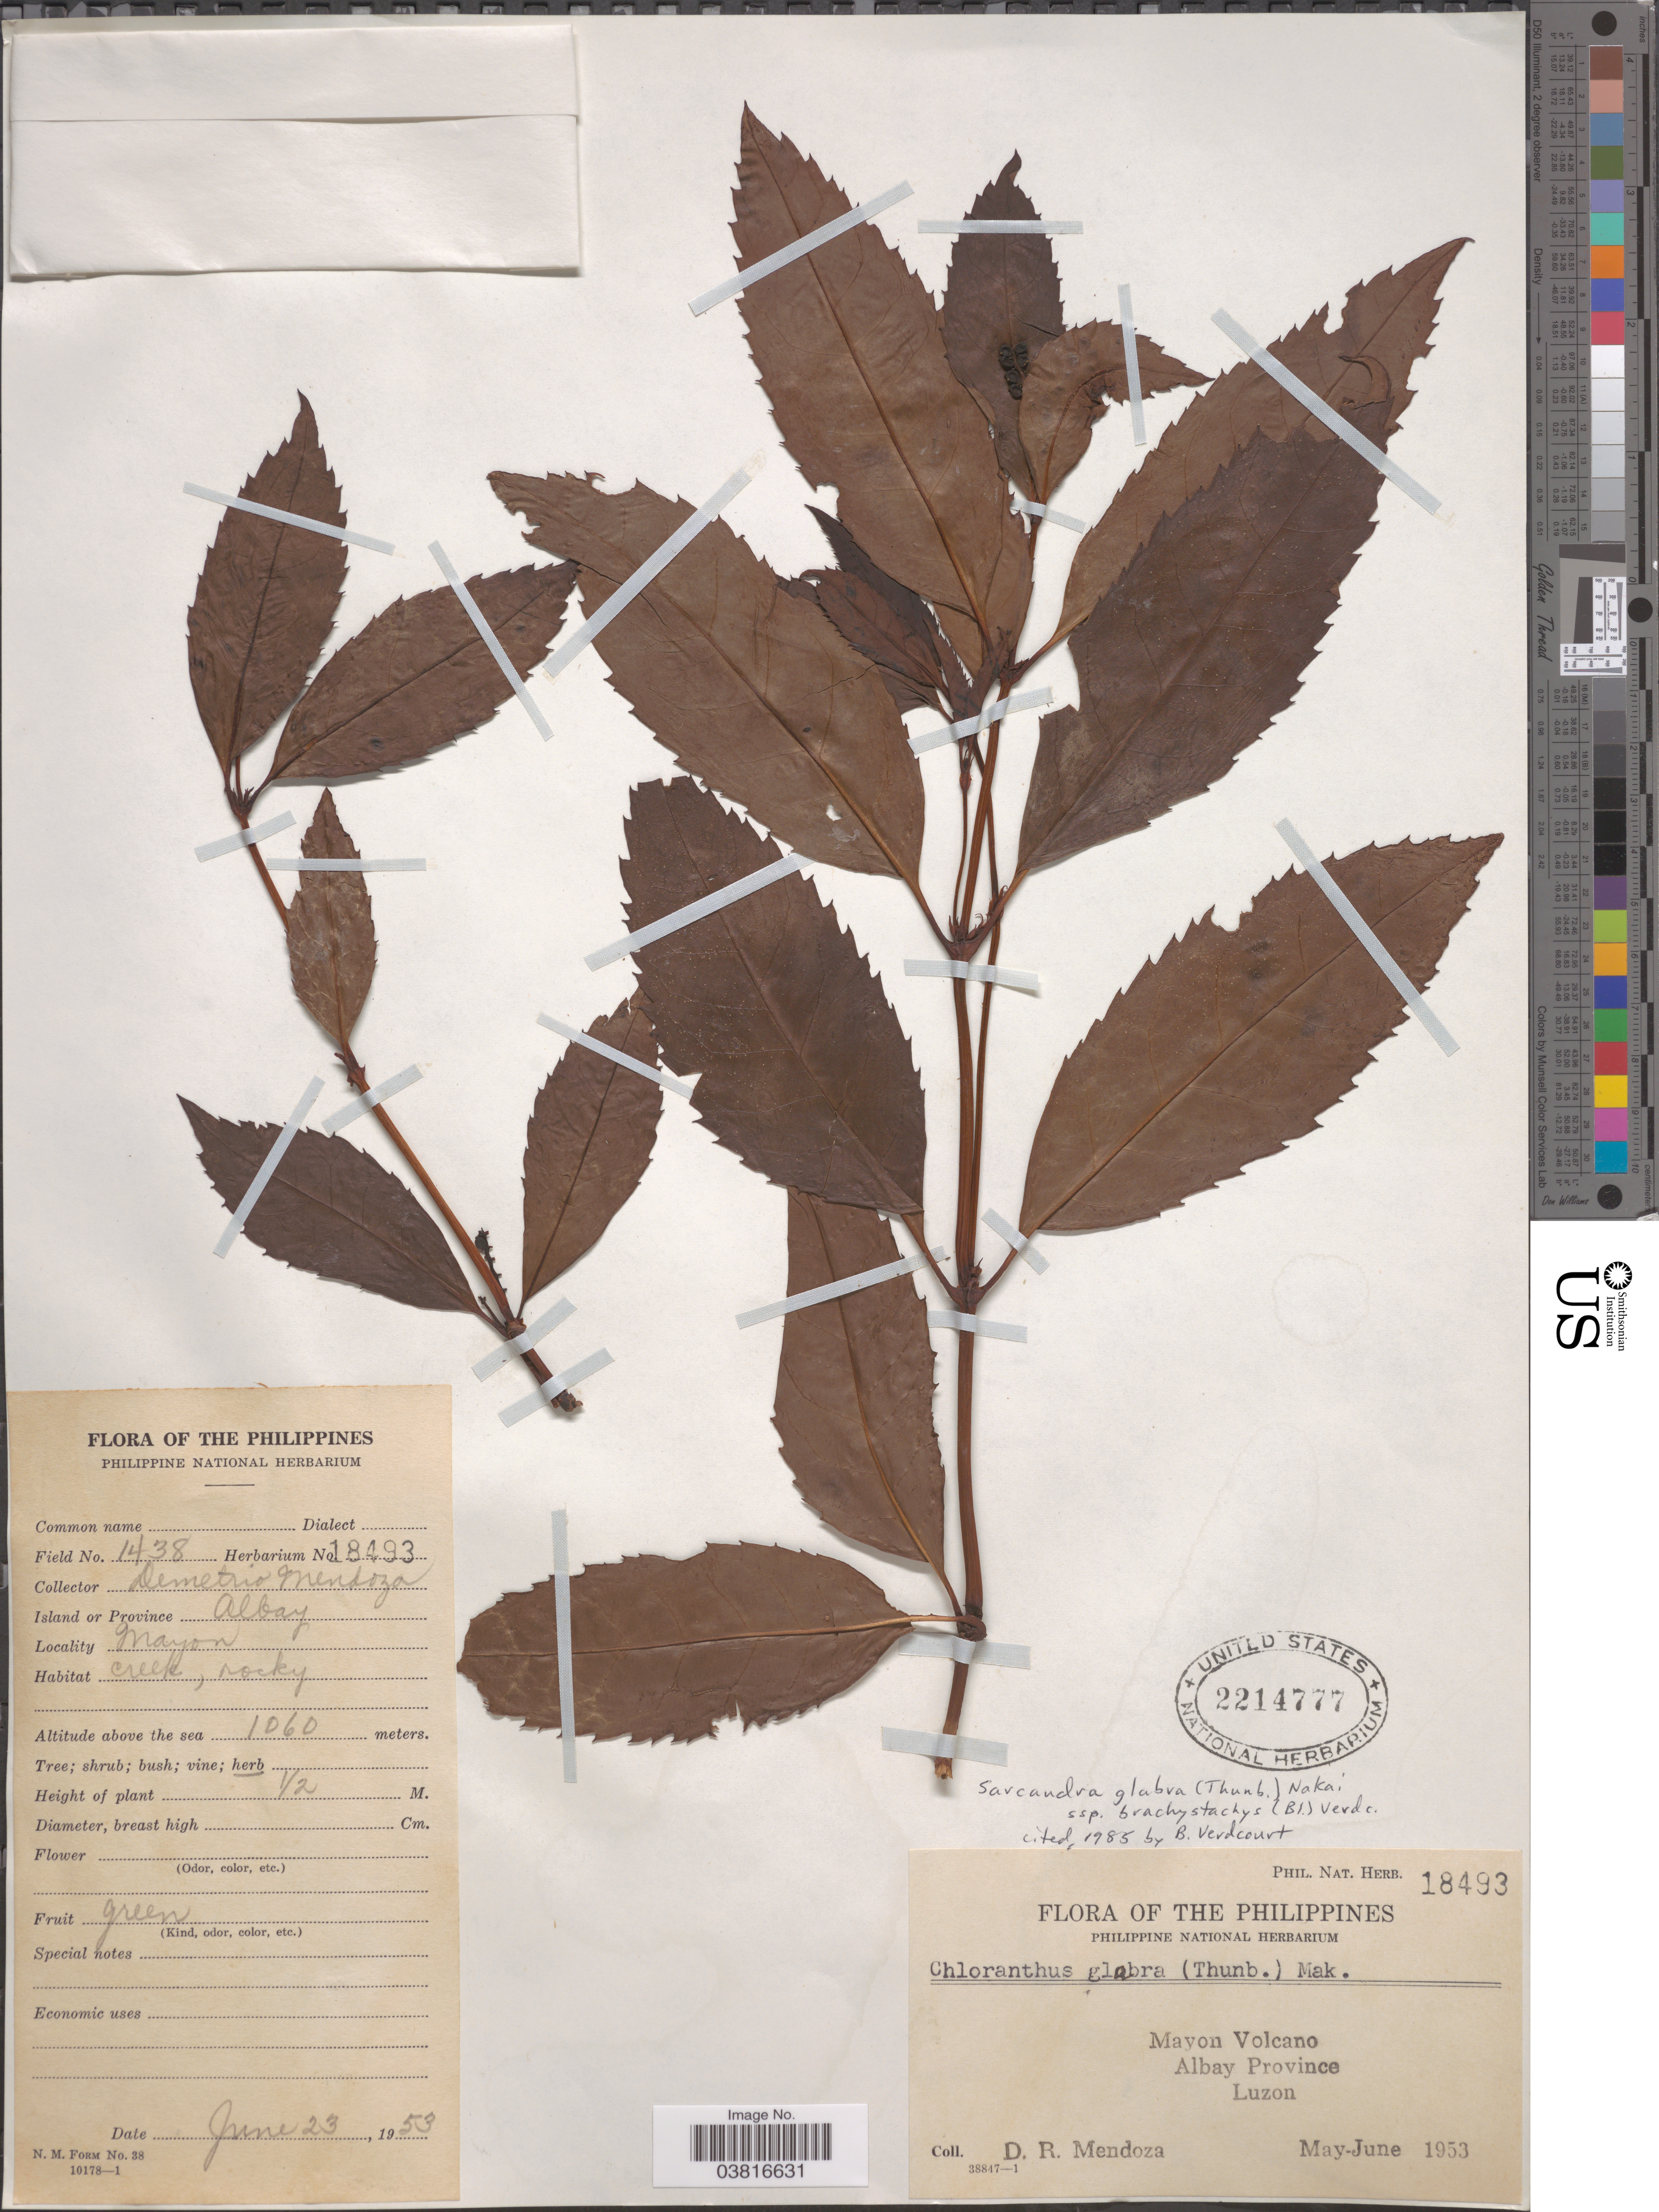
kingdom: Plantae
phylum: Tracheophyta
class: Magnoliopsida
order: Chloranthales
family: Chloranthaceae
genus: Sarcandra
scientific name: Sarcandra glabra subsp. brachystachys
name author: (Blume) Verdc.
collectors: D. Mendoza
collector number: Phil. Nat. Herb. 18493/1438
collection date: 1953-06-23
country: Philippines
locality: Mayon Volcano. Albay Province, Luzon.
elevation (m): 1060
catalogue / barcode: US 2214777